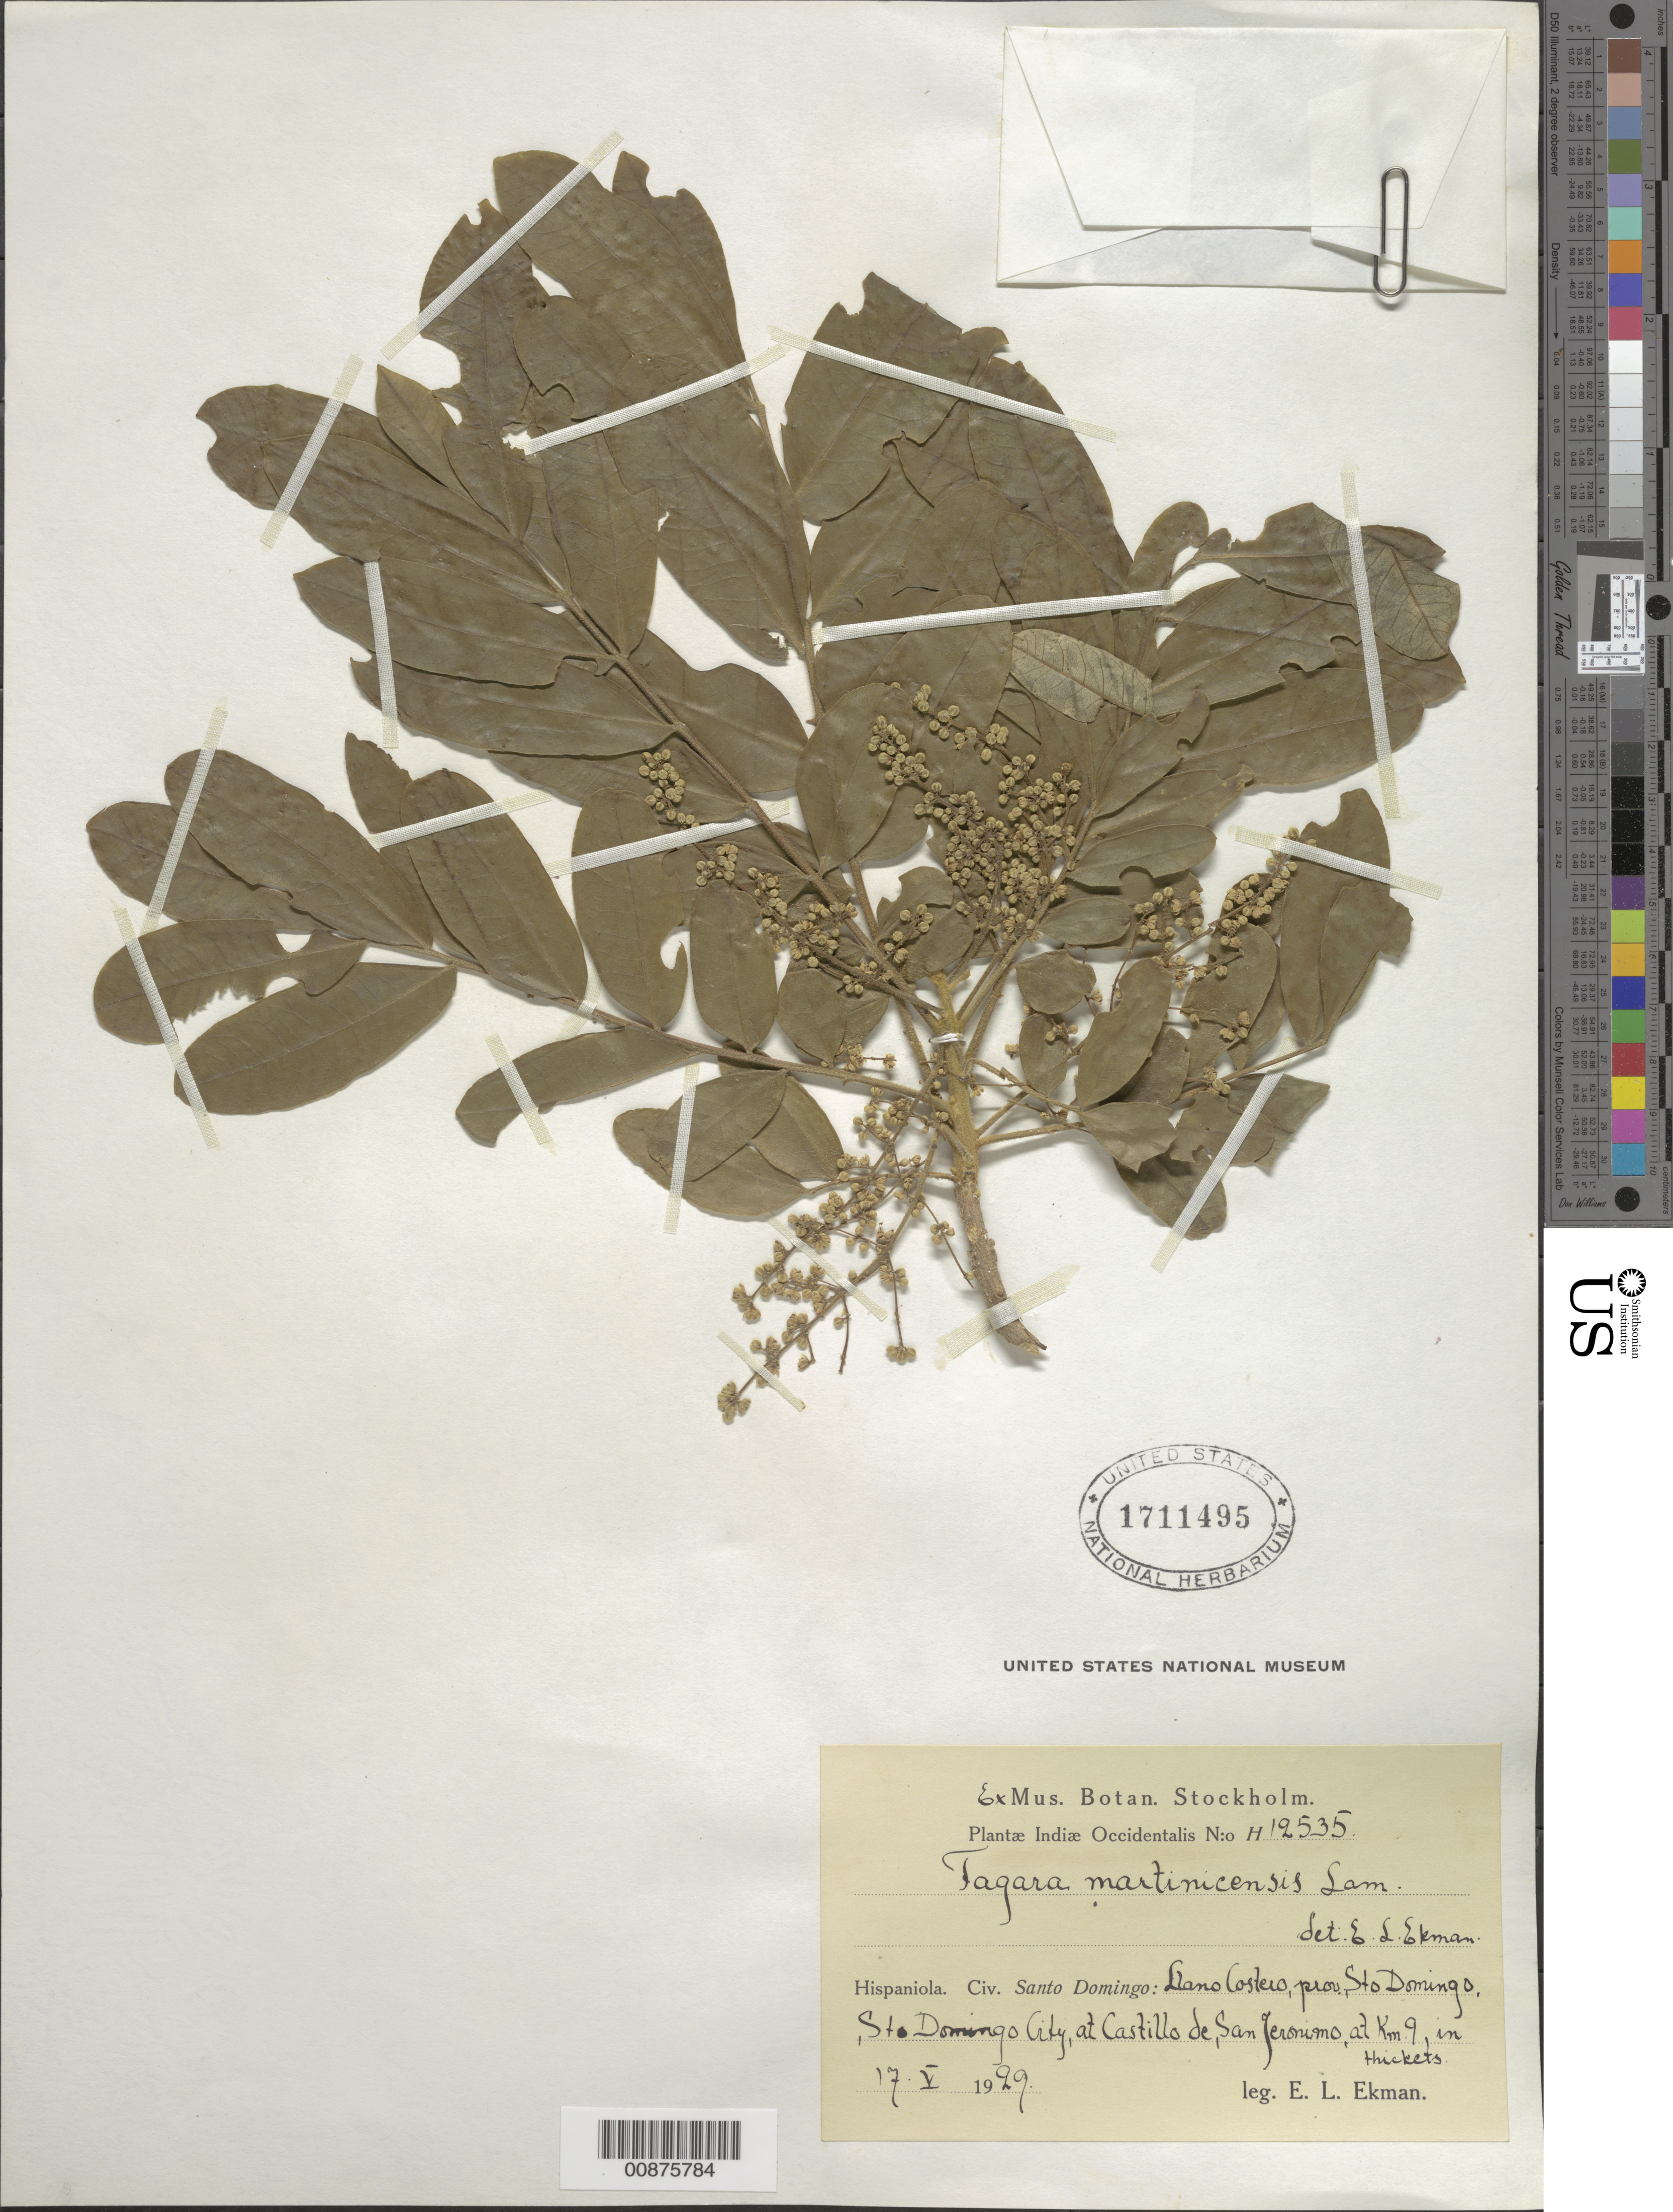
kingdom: Plantae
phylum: Tracheophyta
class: Magnoliopsida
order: Sapindales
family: Rutaceae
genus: Zanthoxylum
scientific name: Zanthoxylum martinicense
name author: (Lam.) DC.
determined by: Ekman, E. L.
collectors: E. L. Ekman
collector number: H 12535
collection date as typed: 17 May 1929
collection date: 1929-05-17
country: Dominican Republic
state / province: Distrito Nacional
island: Hispaniola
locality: Llano Costero, Santo Domingo City, at Castillo de San Jeronimo, at Km. 9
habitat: In thickets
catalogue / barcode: US 1711495